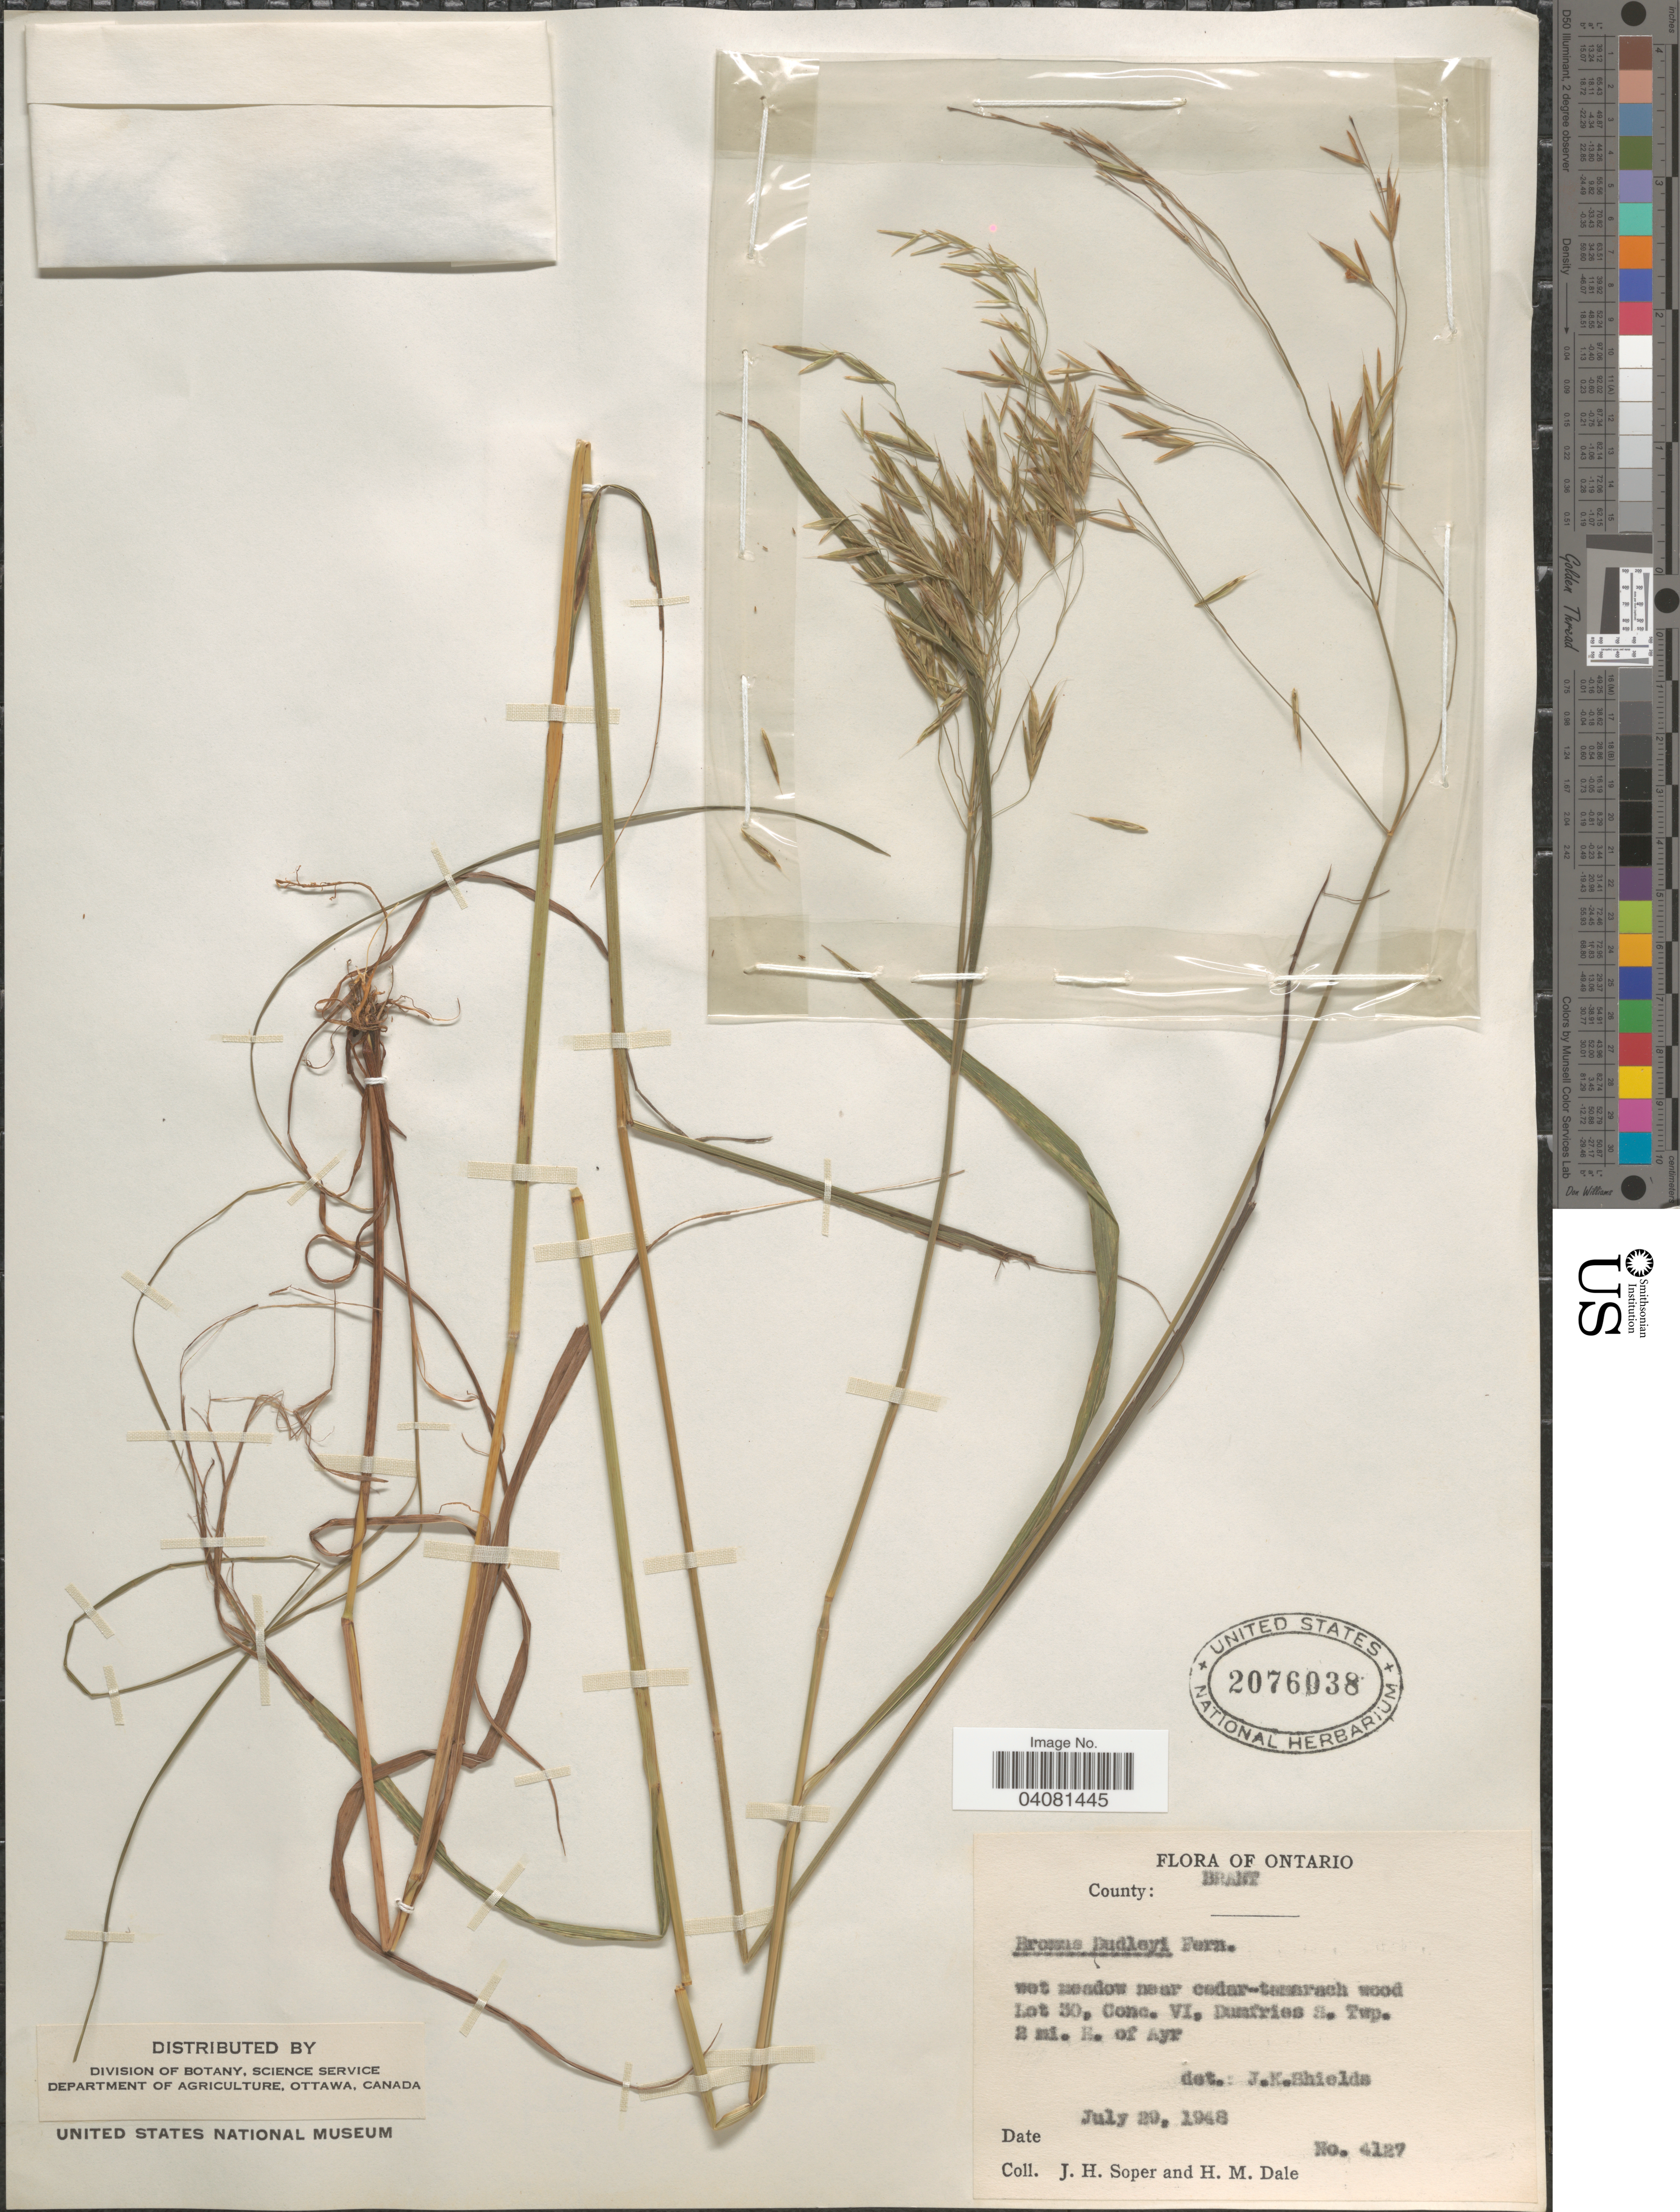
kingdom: Plantae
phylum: Tracheophyta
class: Liliopsida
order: Poales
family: Poaceae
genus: Bromus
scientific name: Bromus ciliatus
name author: L.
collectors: J. H. Soper & H. M. Dale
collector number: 4127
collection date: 1948-07-20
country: Canada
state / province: Ontario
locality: County: Brant. Wet meadow near cedar-tamarack wood Lot 30. Conc. VI, Dunfries S. Twp. 2 mi. E. of Ayr.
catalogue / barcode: US 2076038